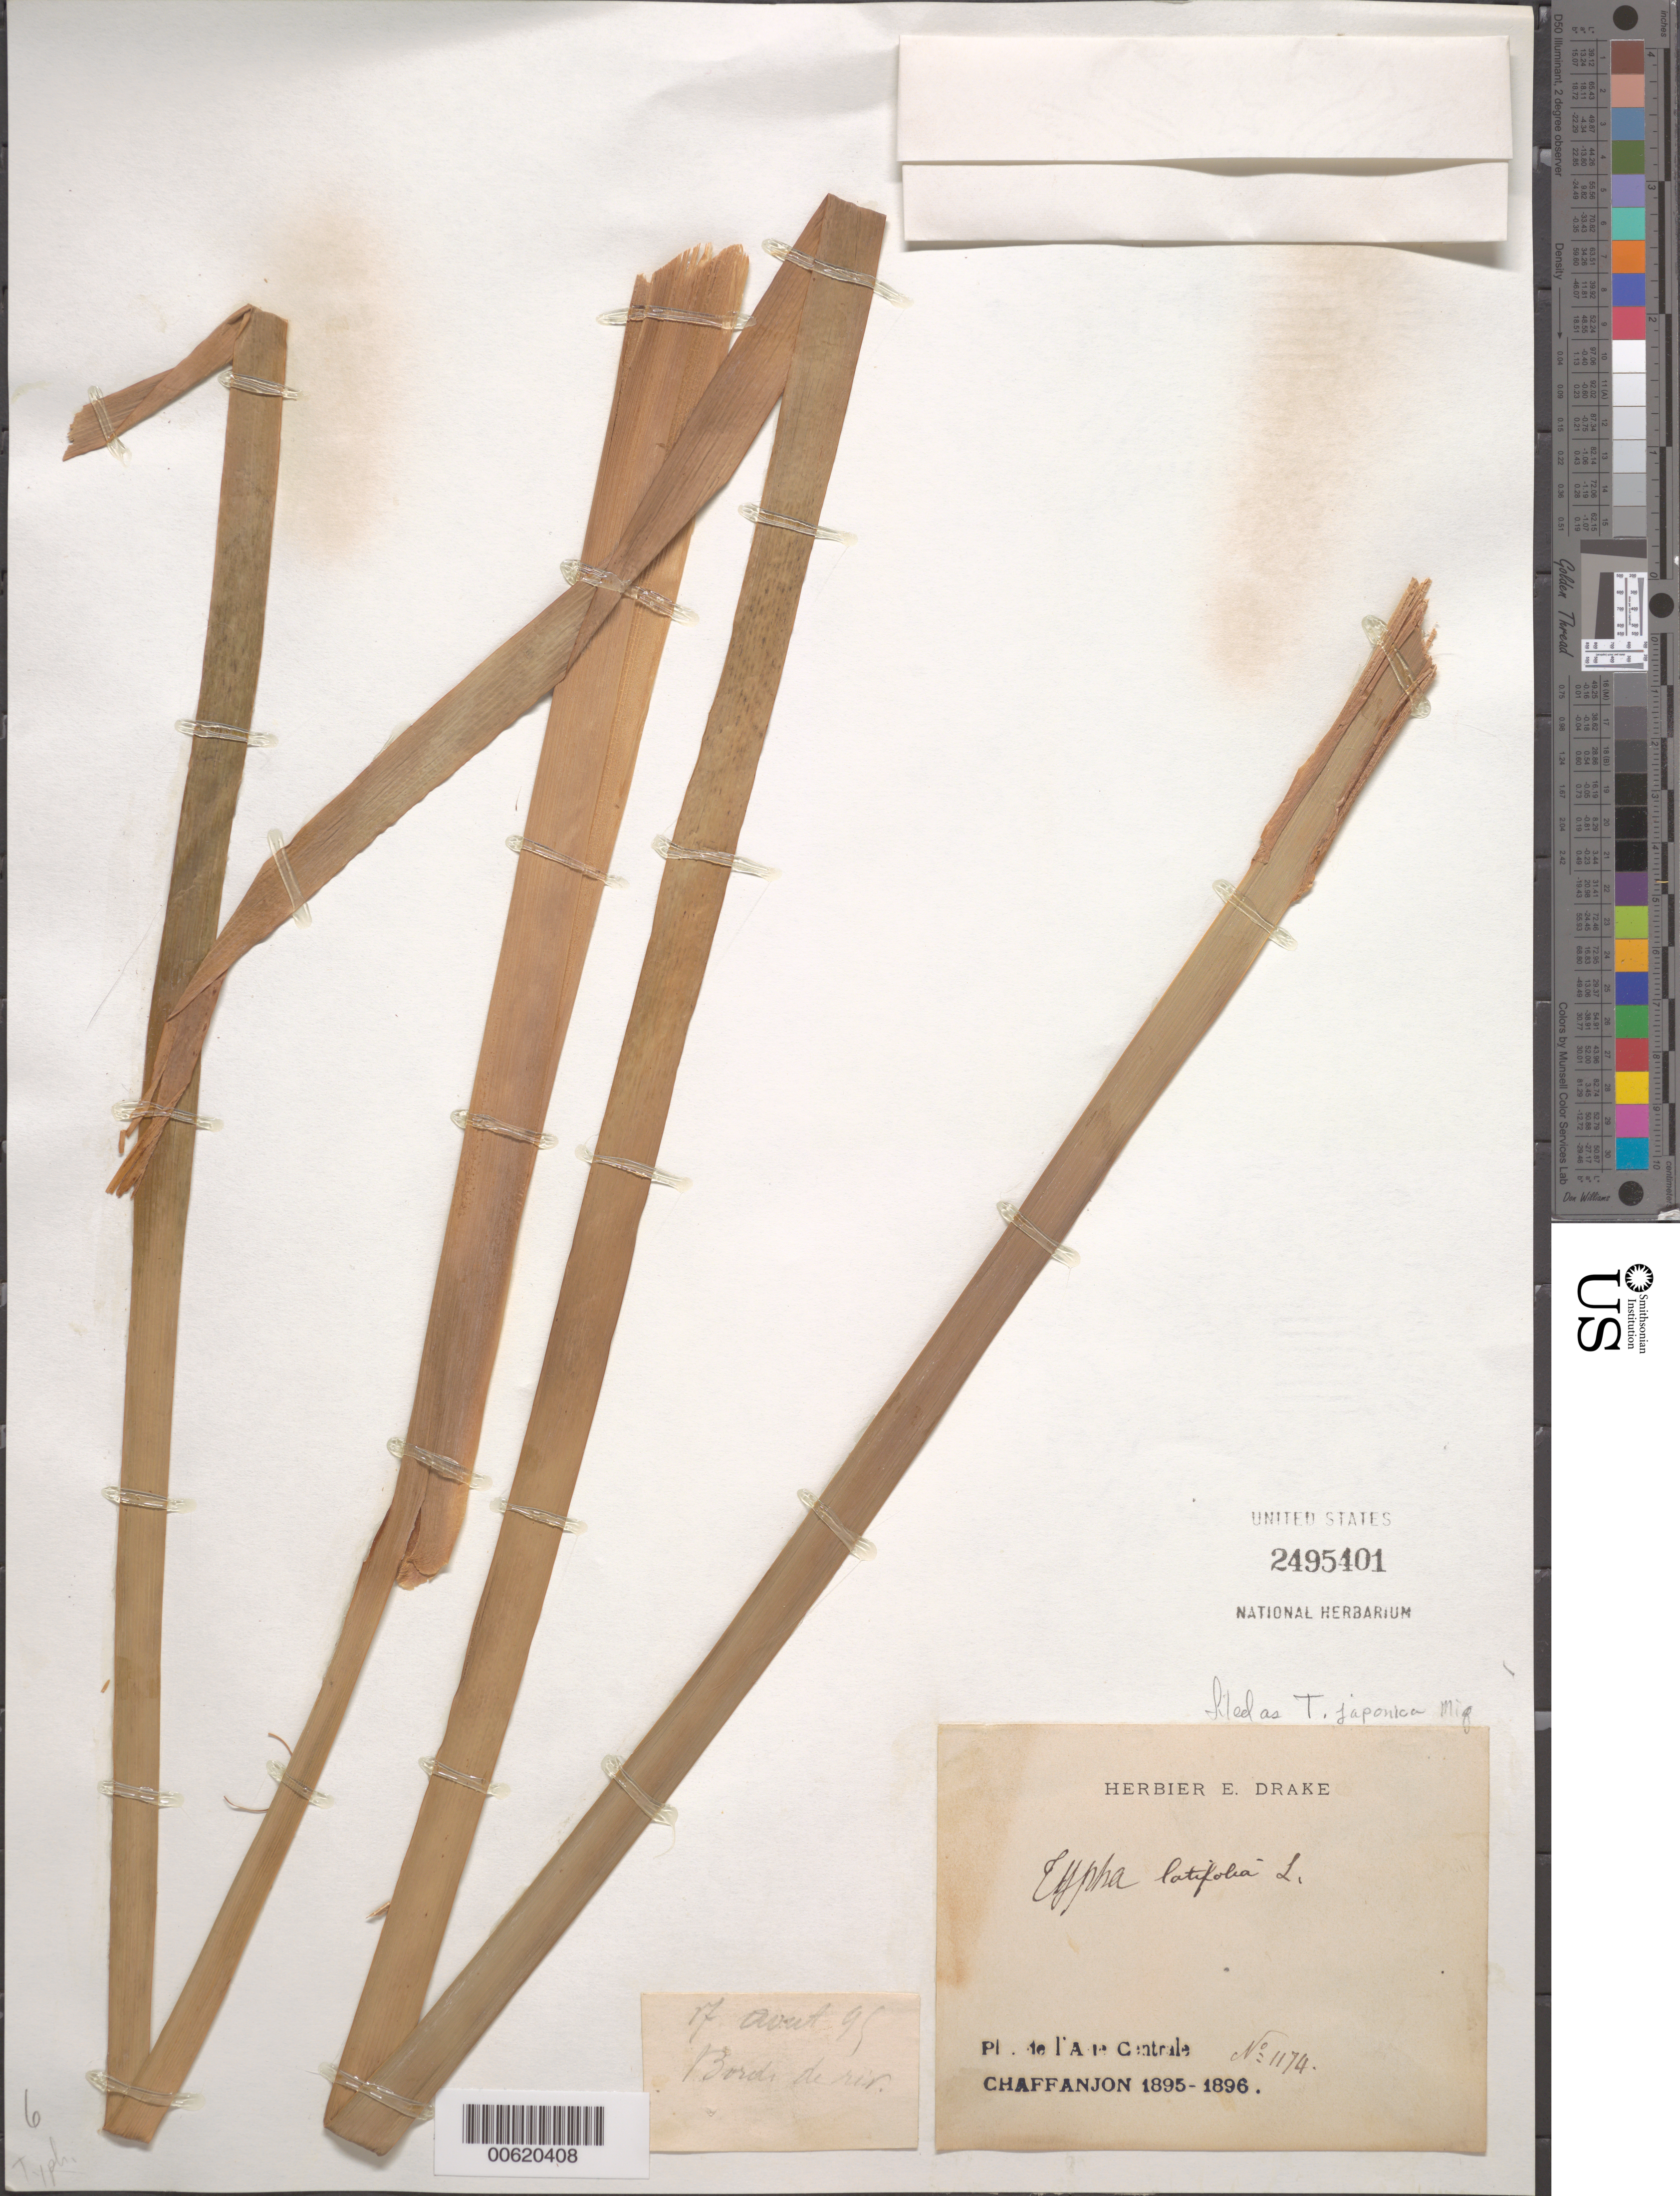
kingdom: Plantae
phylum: Tracheophyta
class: Liliopsida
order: Poales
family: Typhaceae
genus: Typha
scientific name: Typha japonica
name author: Miq.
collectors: M. Chaffanjon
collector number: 1174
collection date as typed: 07 Oct 1895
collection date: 1895-10-07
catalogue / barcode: US 2495401